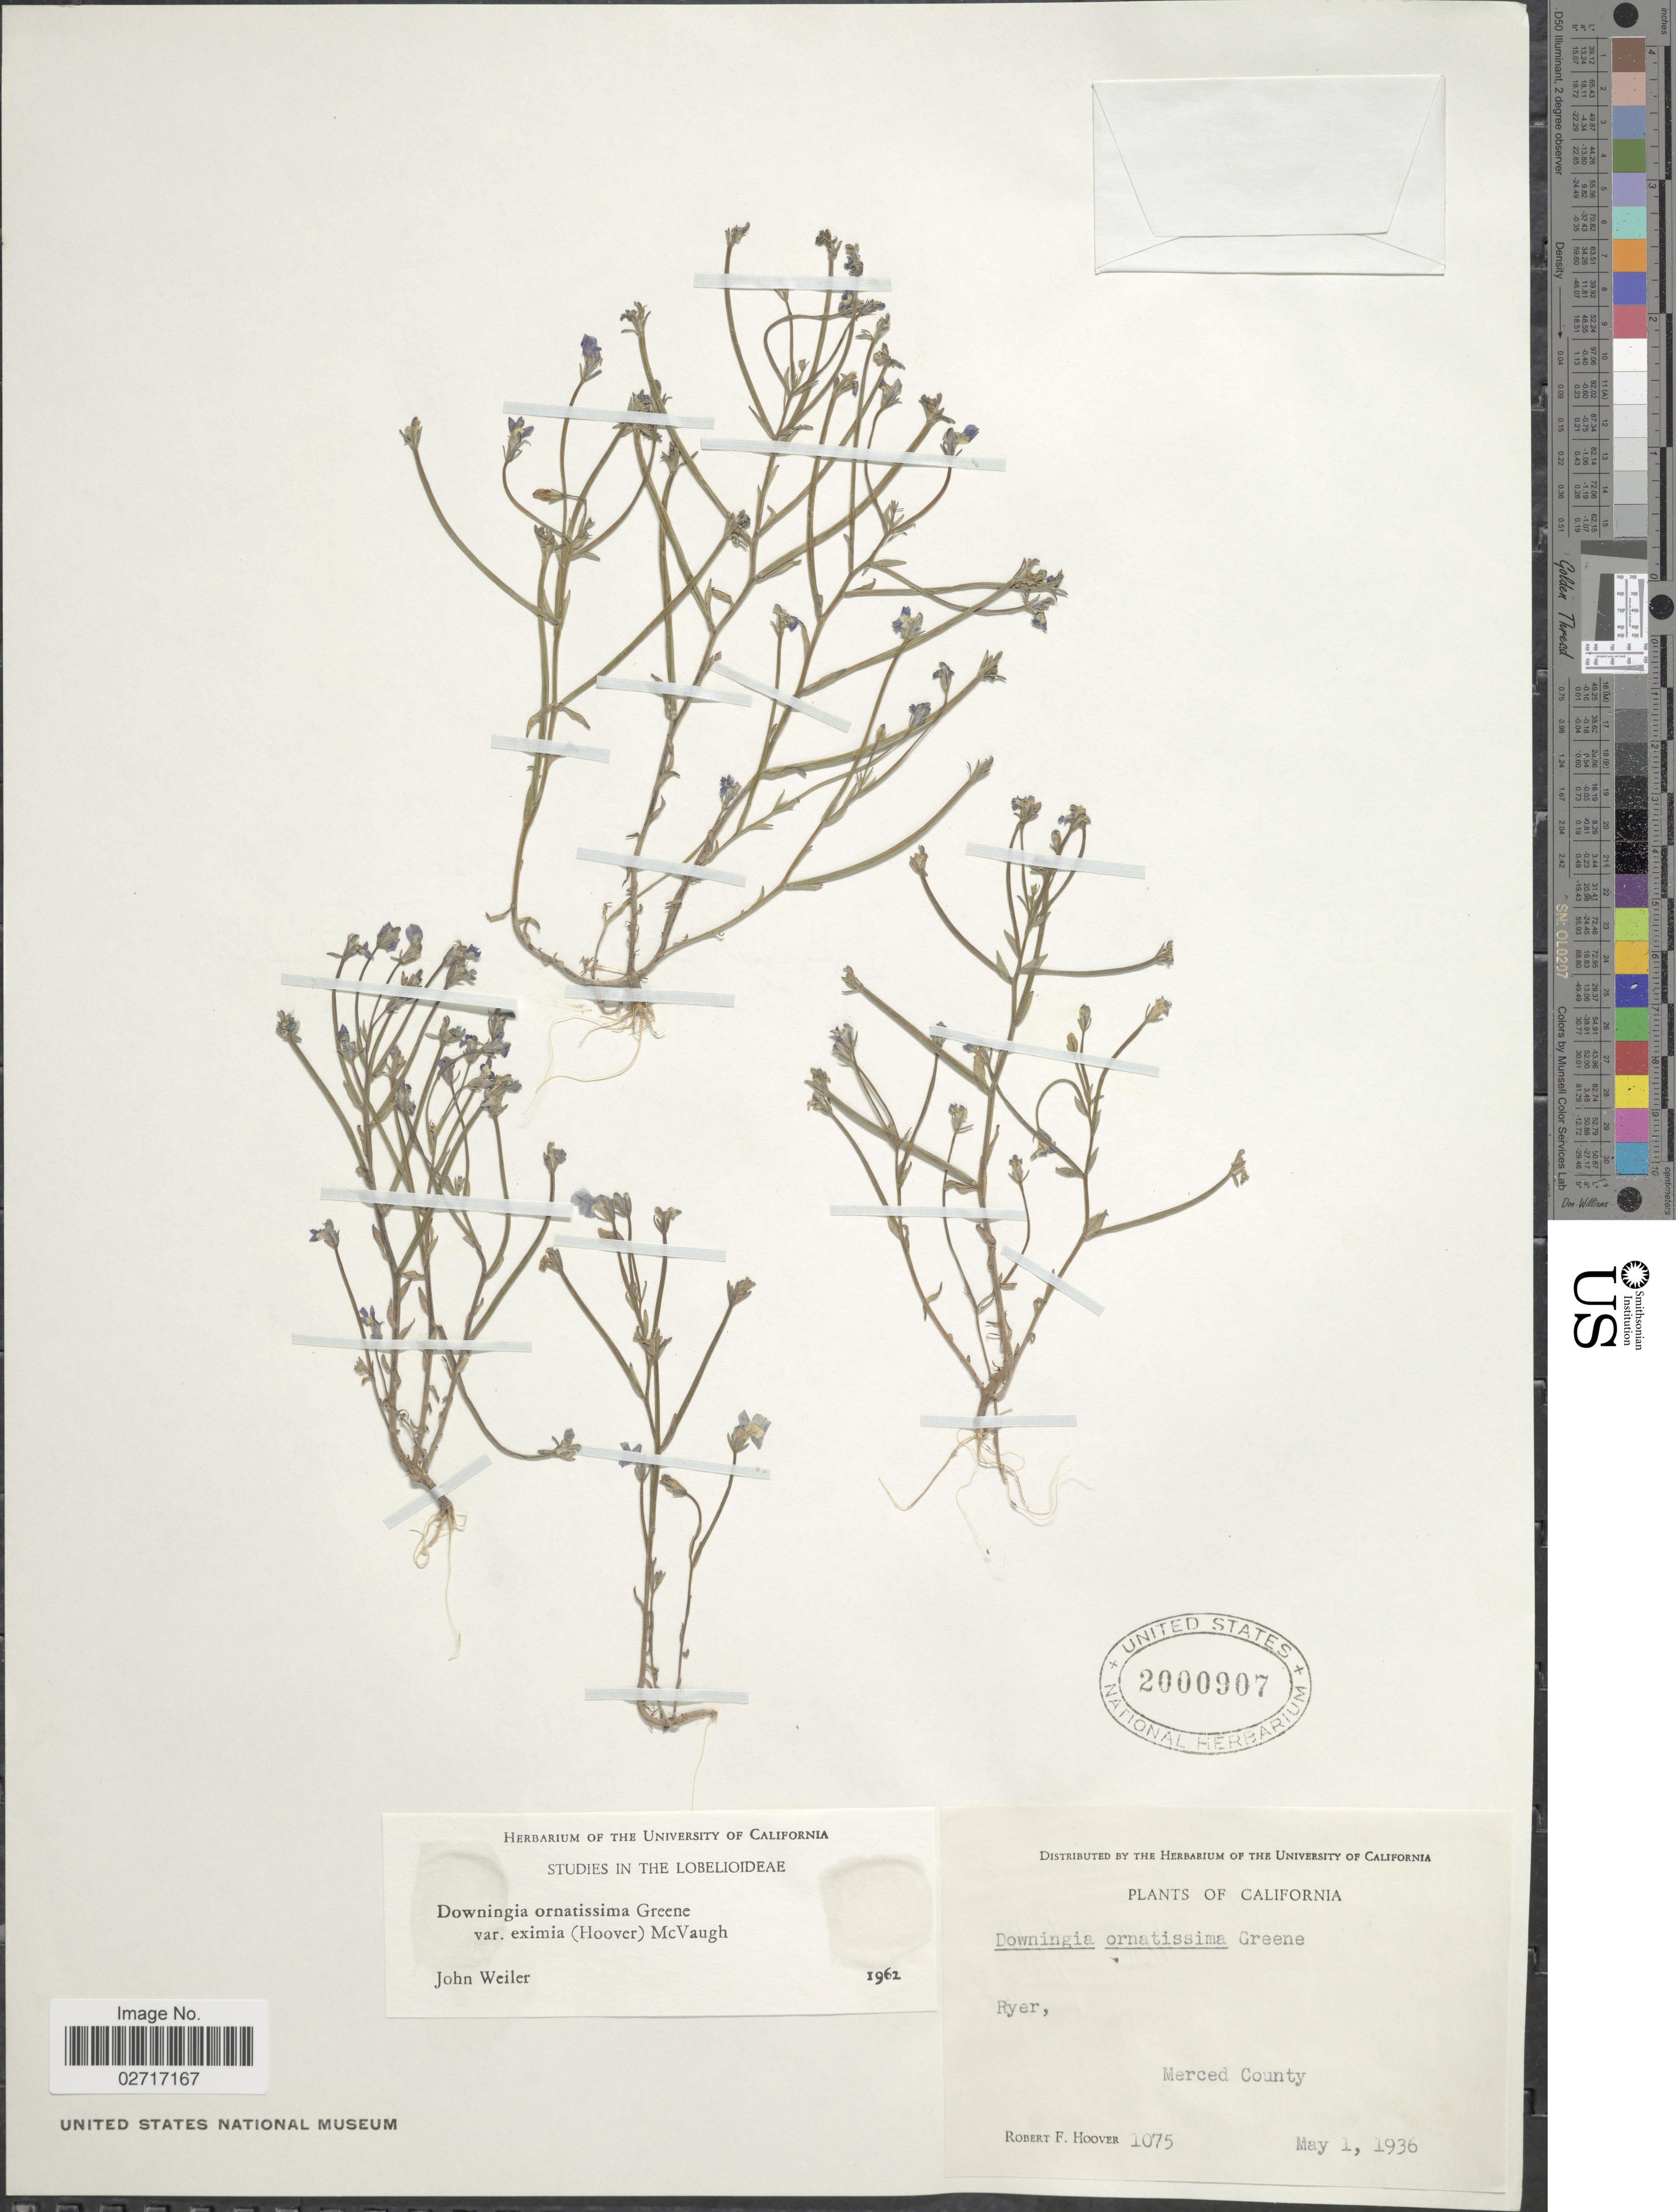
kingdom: Plantae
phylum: Tracheophyta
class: Magnoliopsida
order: Asterales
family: Campanulaceae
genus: Downingia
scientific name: Downingia ornatissima var. eximia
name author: (Hoover) McVaugh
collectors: R. F. Hoover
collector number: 1075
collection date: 1936-05-01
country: United States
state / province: California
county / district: Merced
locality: Ryer, Merced County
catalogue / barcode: US 2000907